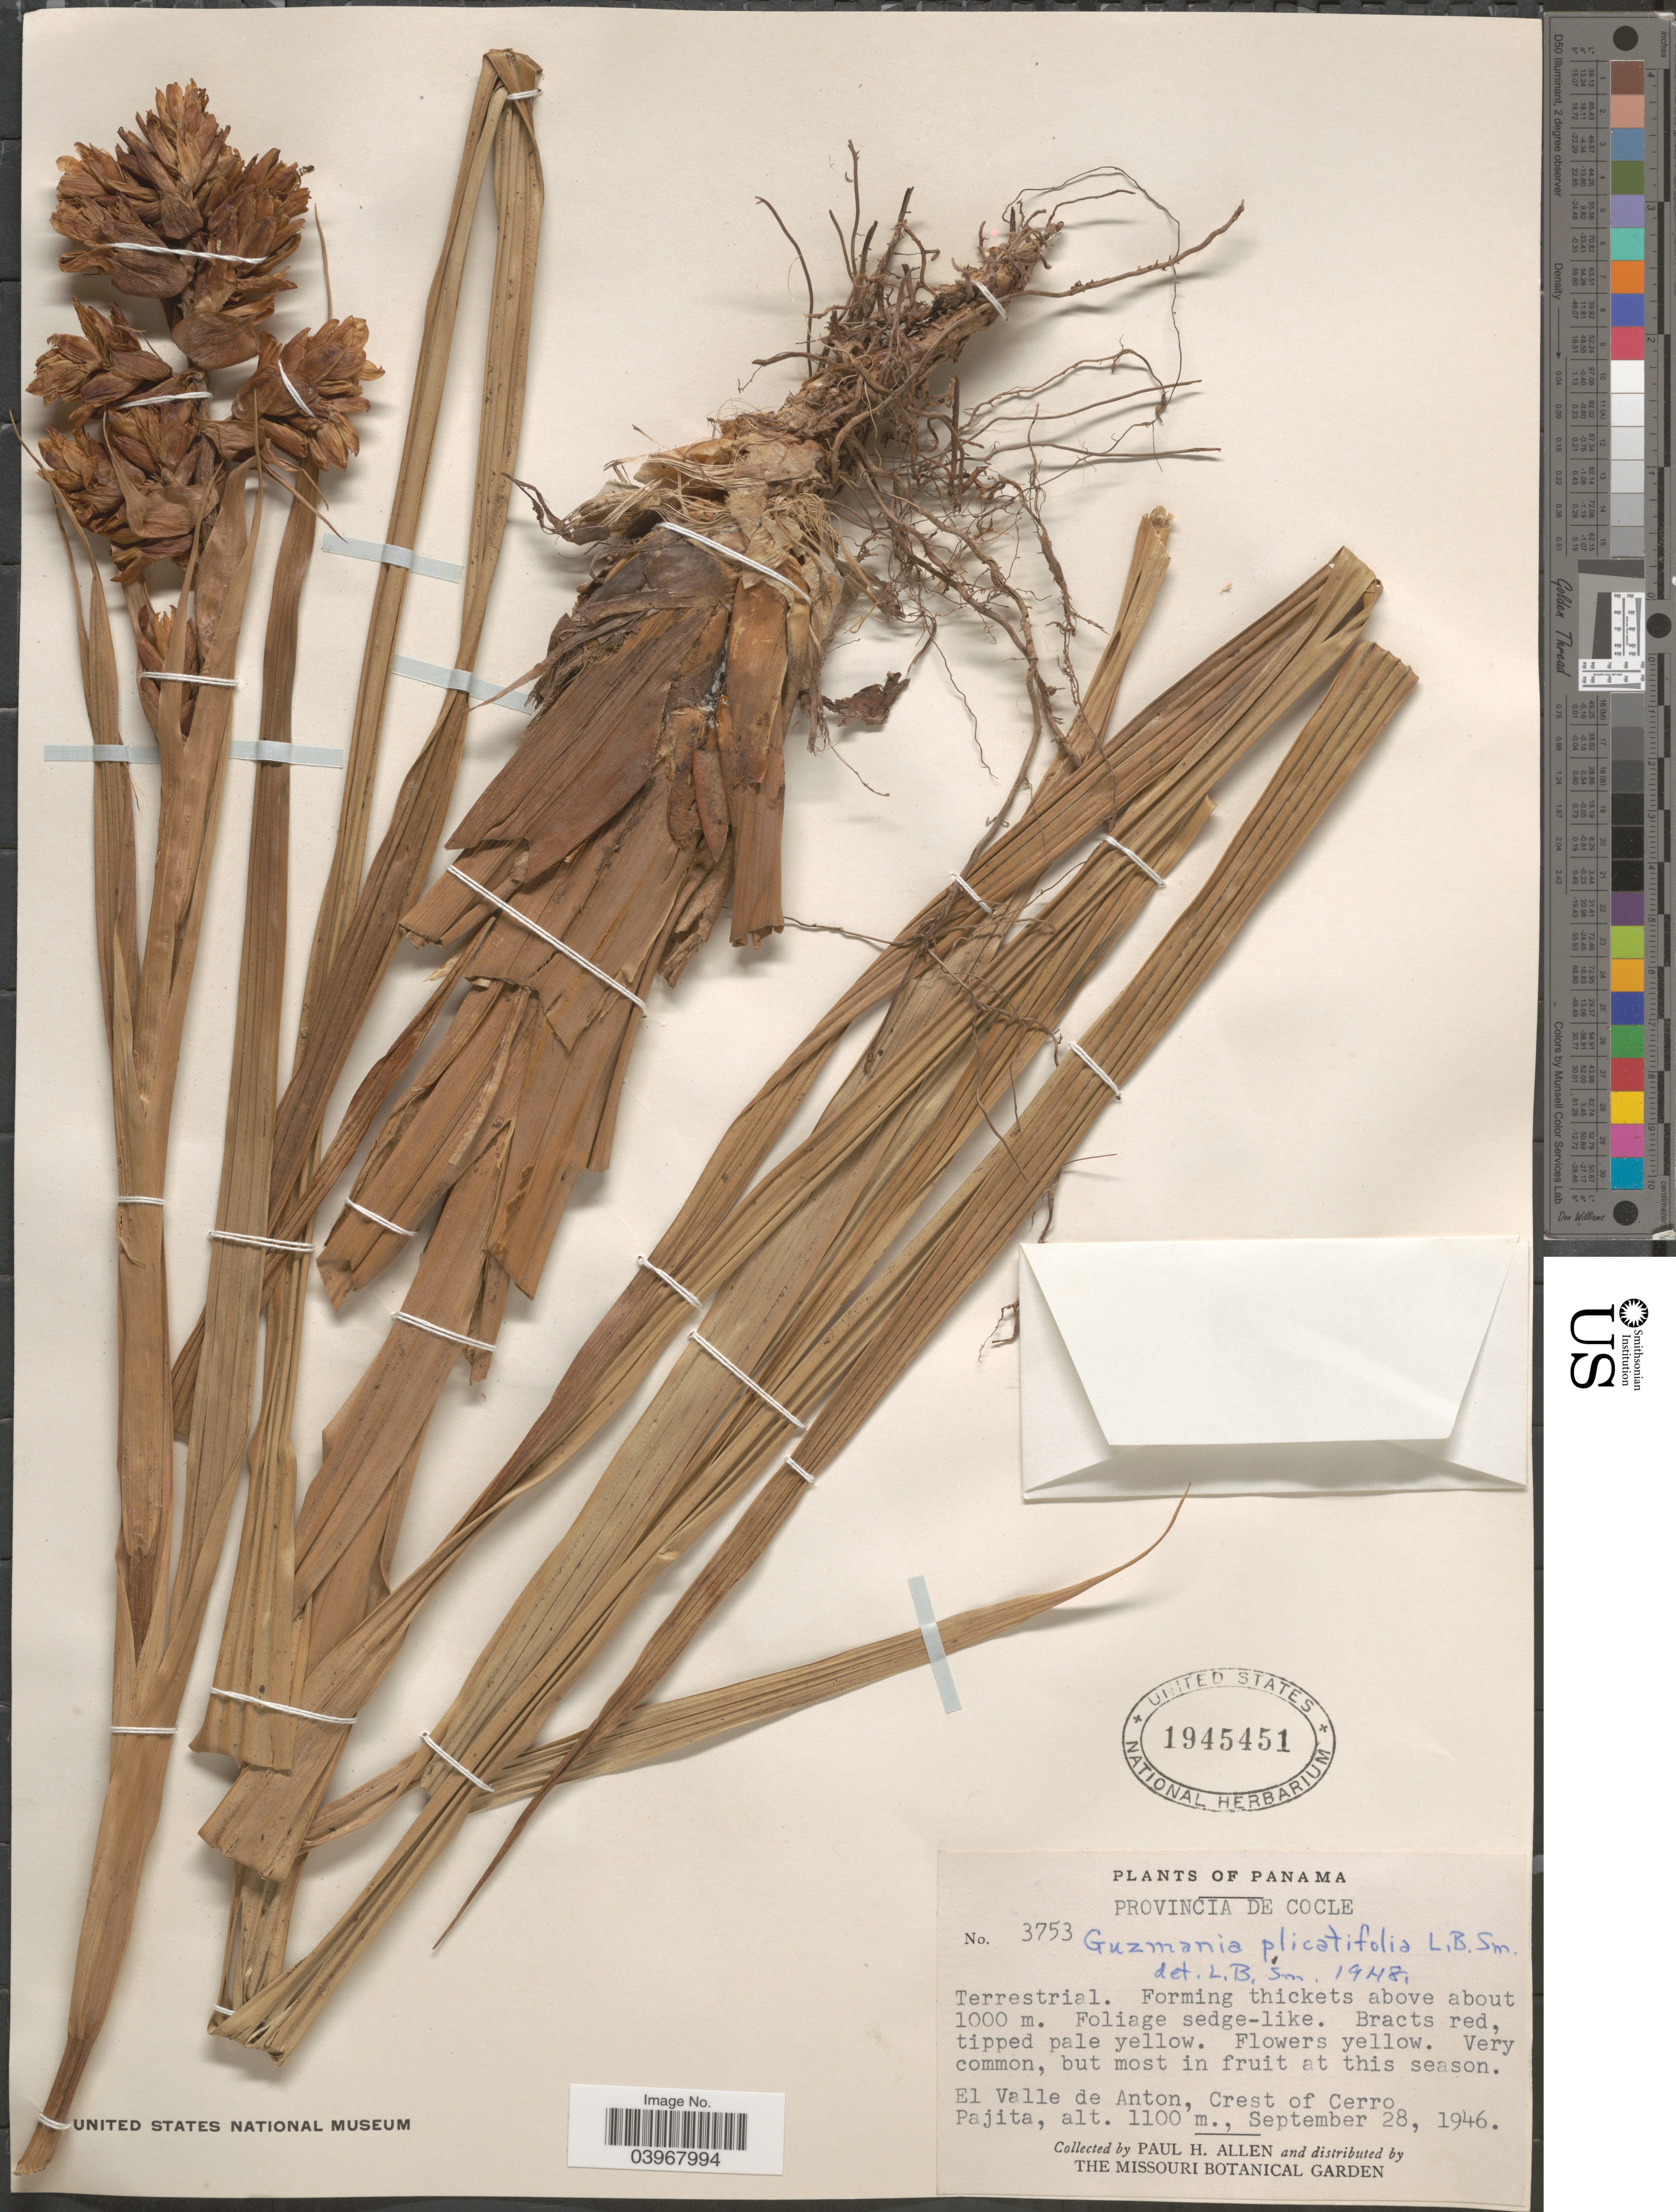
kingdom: Plantae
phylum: Tracheophyta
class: Liliopsida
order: Poales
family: Bromeliaceae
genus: Guzmania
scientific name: Guzmania plicatifolia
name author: L.B. Sm.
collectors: P. H. Allen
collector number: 3753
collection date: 1946-09-28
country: Panama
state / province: Cocle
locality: El Valle de Anton, Crest of Cerro Pajita.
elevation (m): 1100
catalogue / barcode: US 1945451